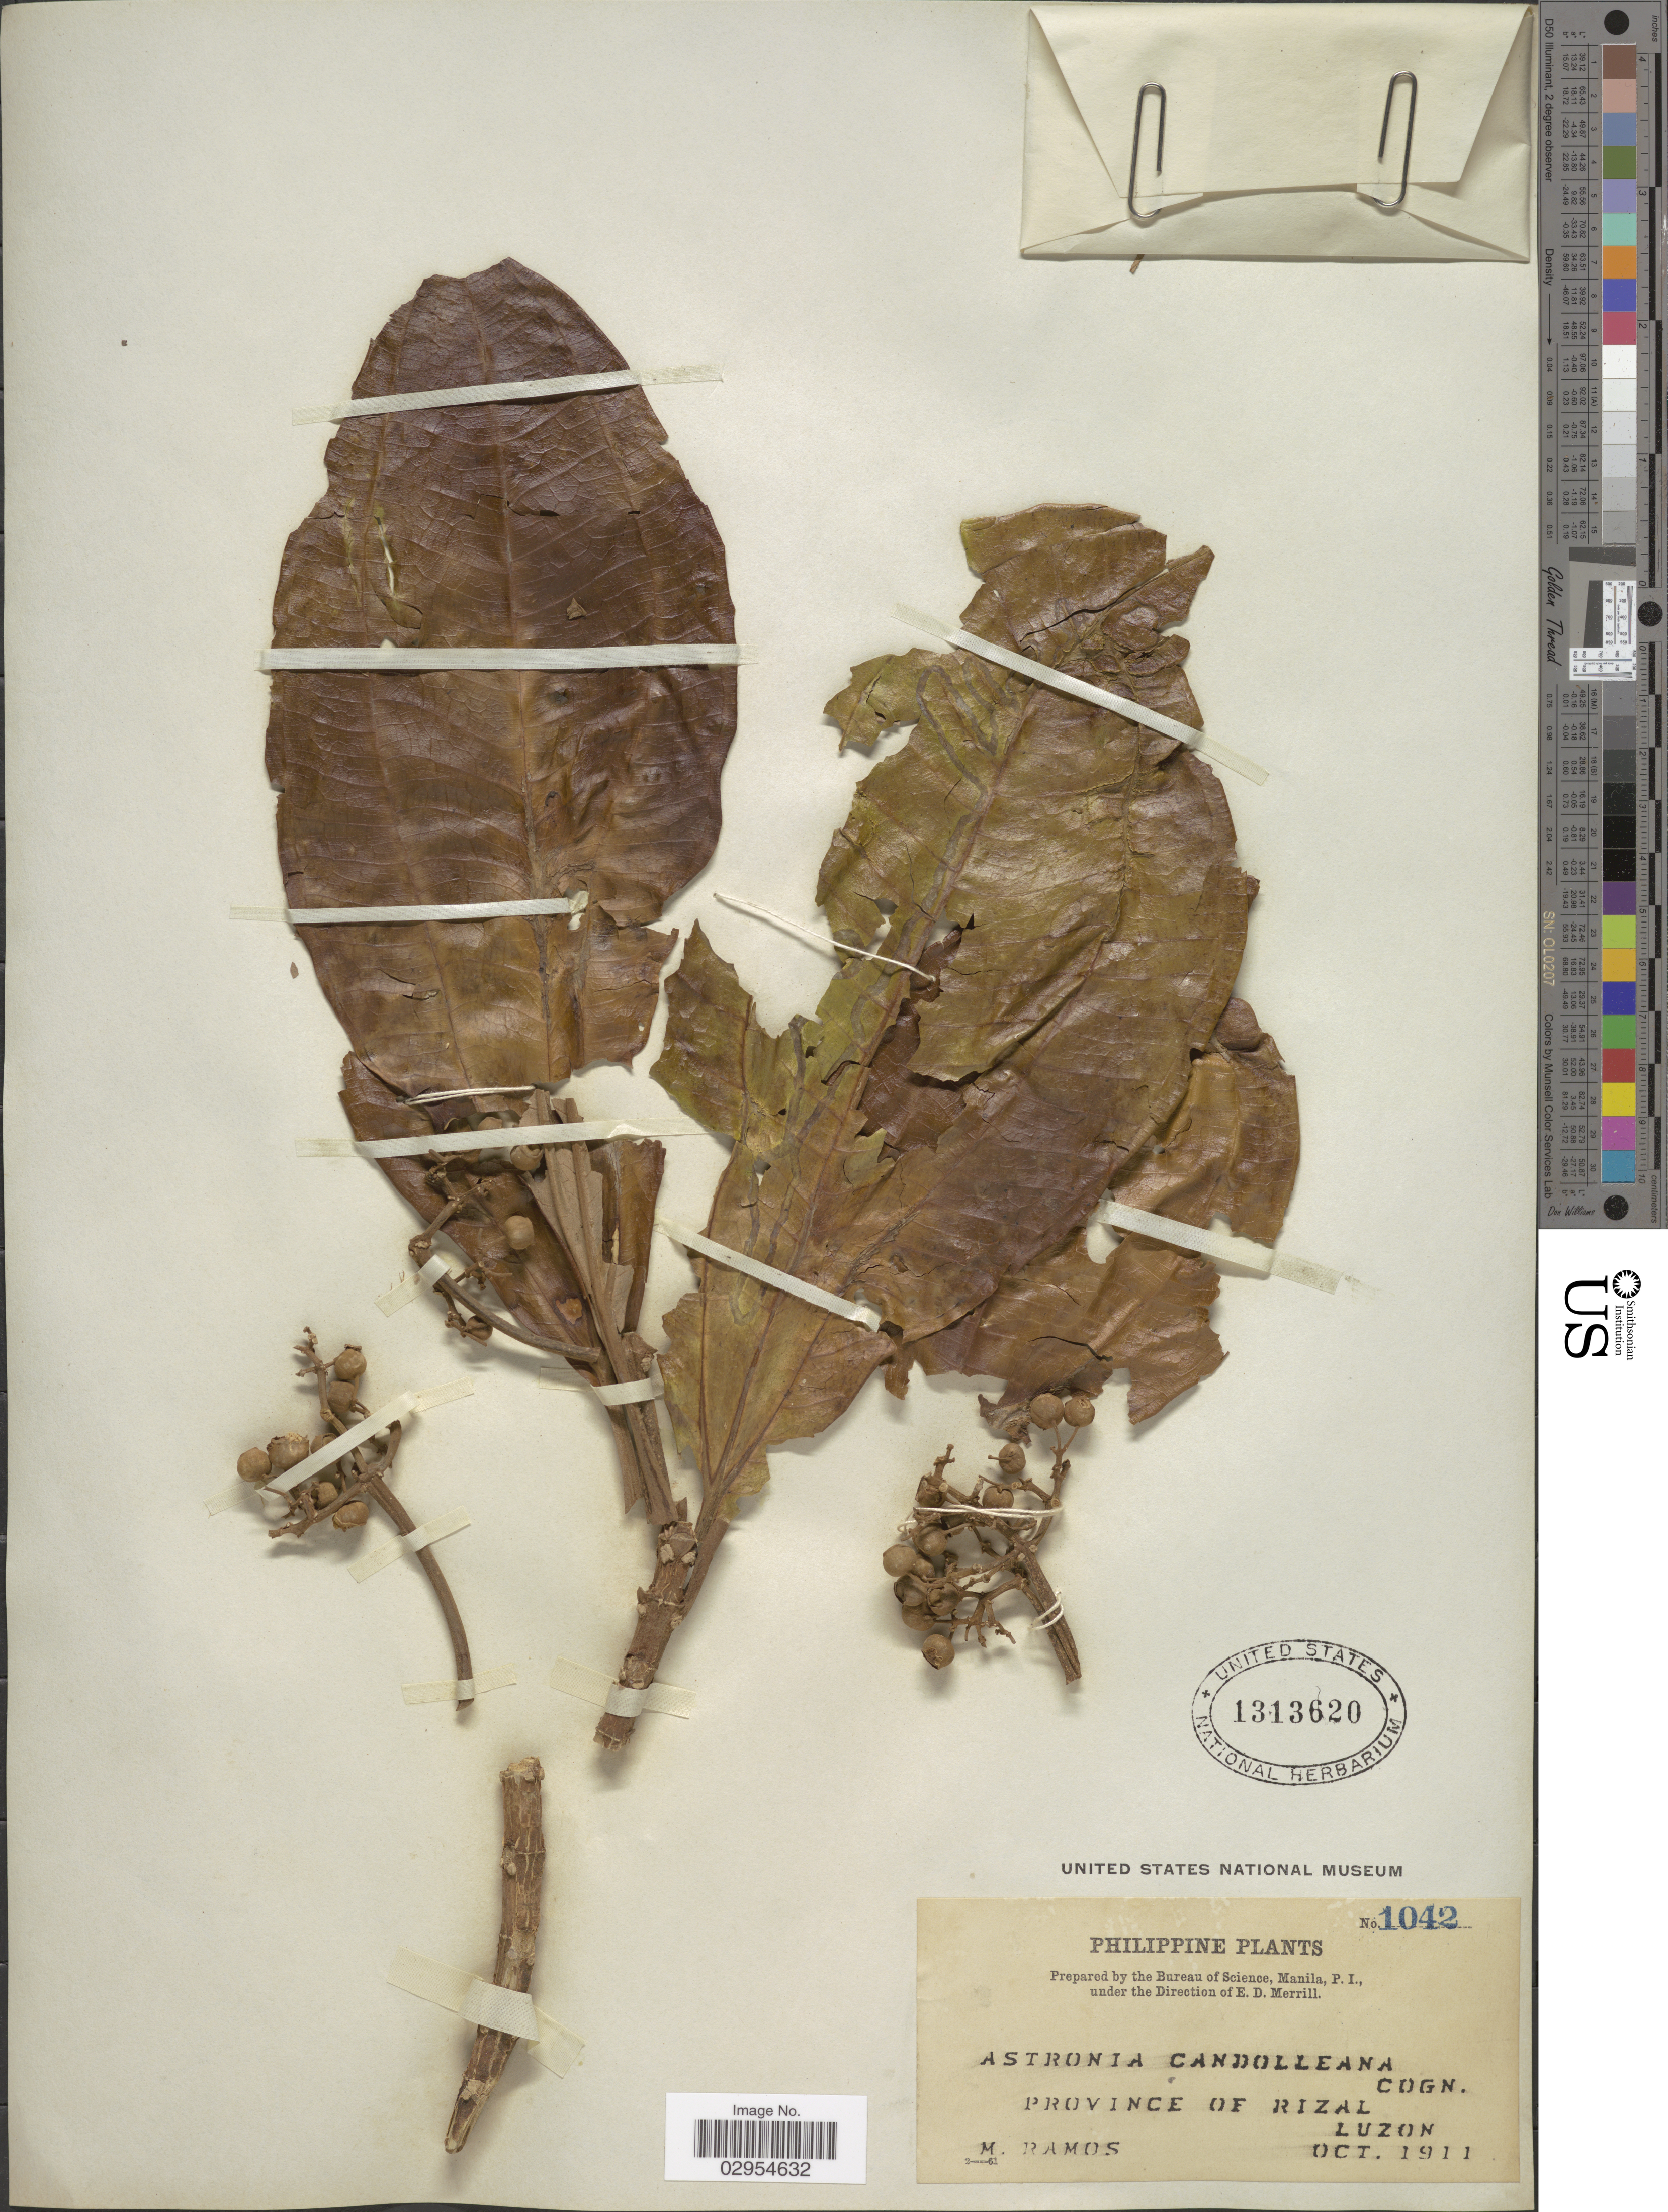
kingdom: Plantae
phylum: Tracheophyta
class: Magnoliopsida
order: Myrtales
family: Melastomataceae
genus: Astronia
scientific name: Astronia candolleana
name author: Cogn.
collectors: M. Ramos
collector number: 1042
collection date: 1911-10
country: Philippines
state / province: Calabarzon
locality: Province of Rizal. Luzon.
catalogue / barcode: US 1313620